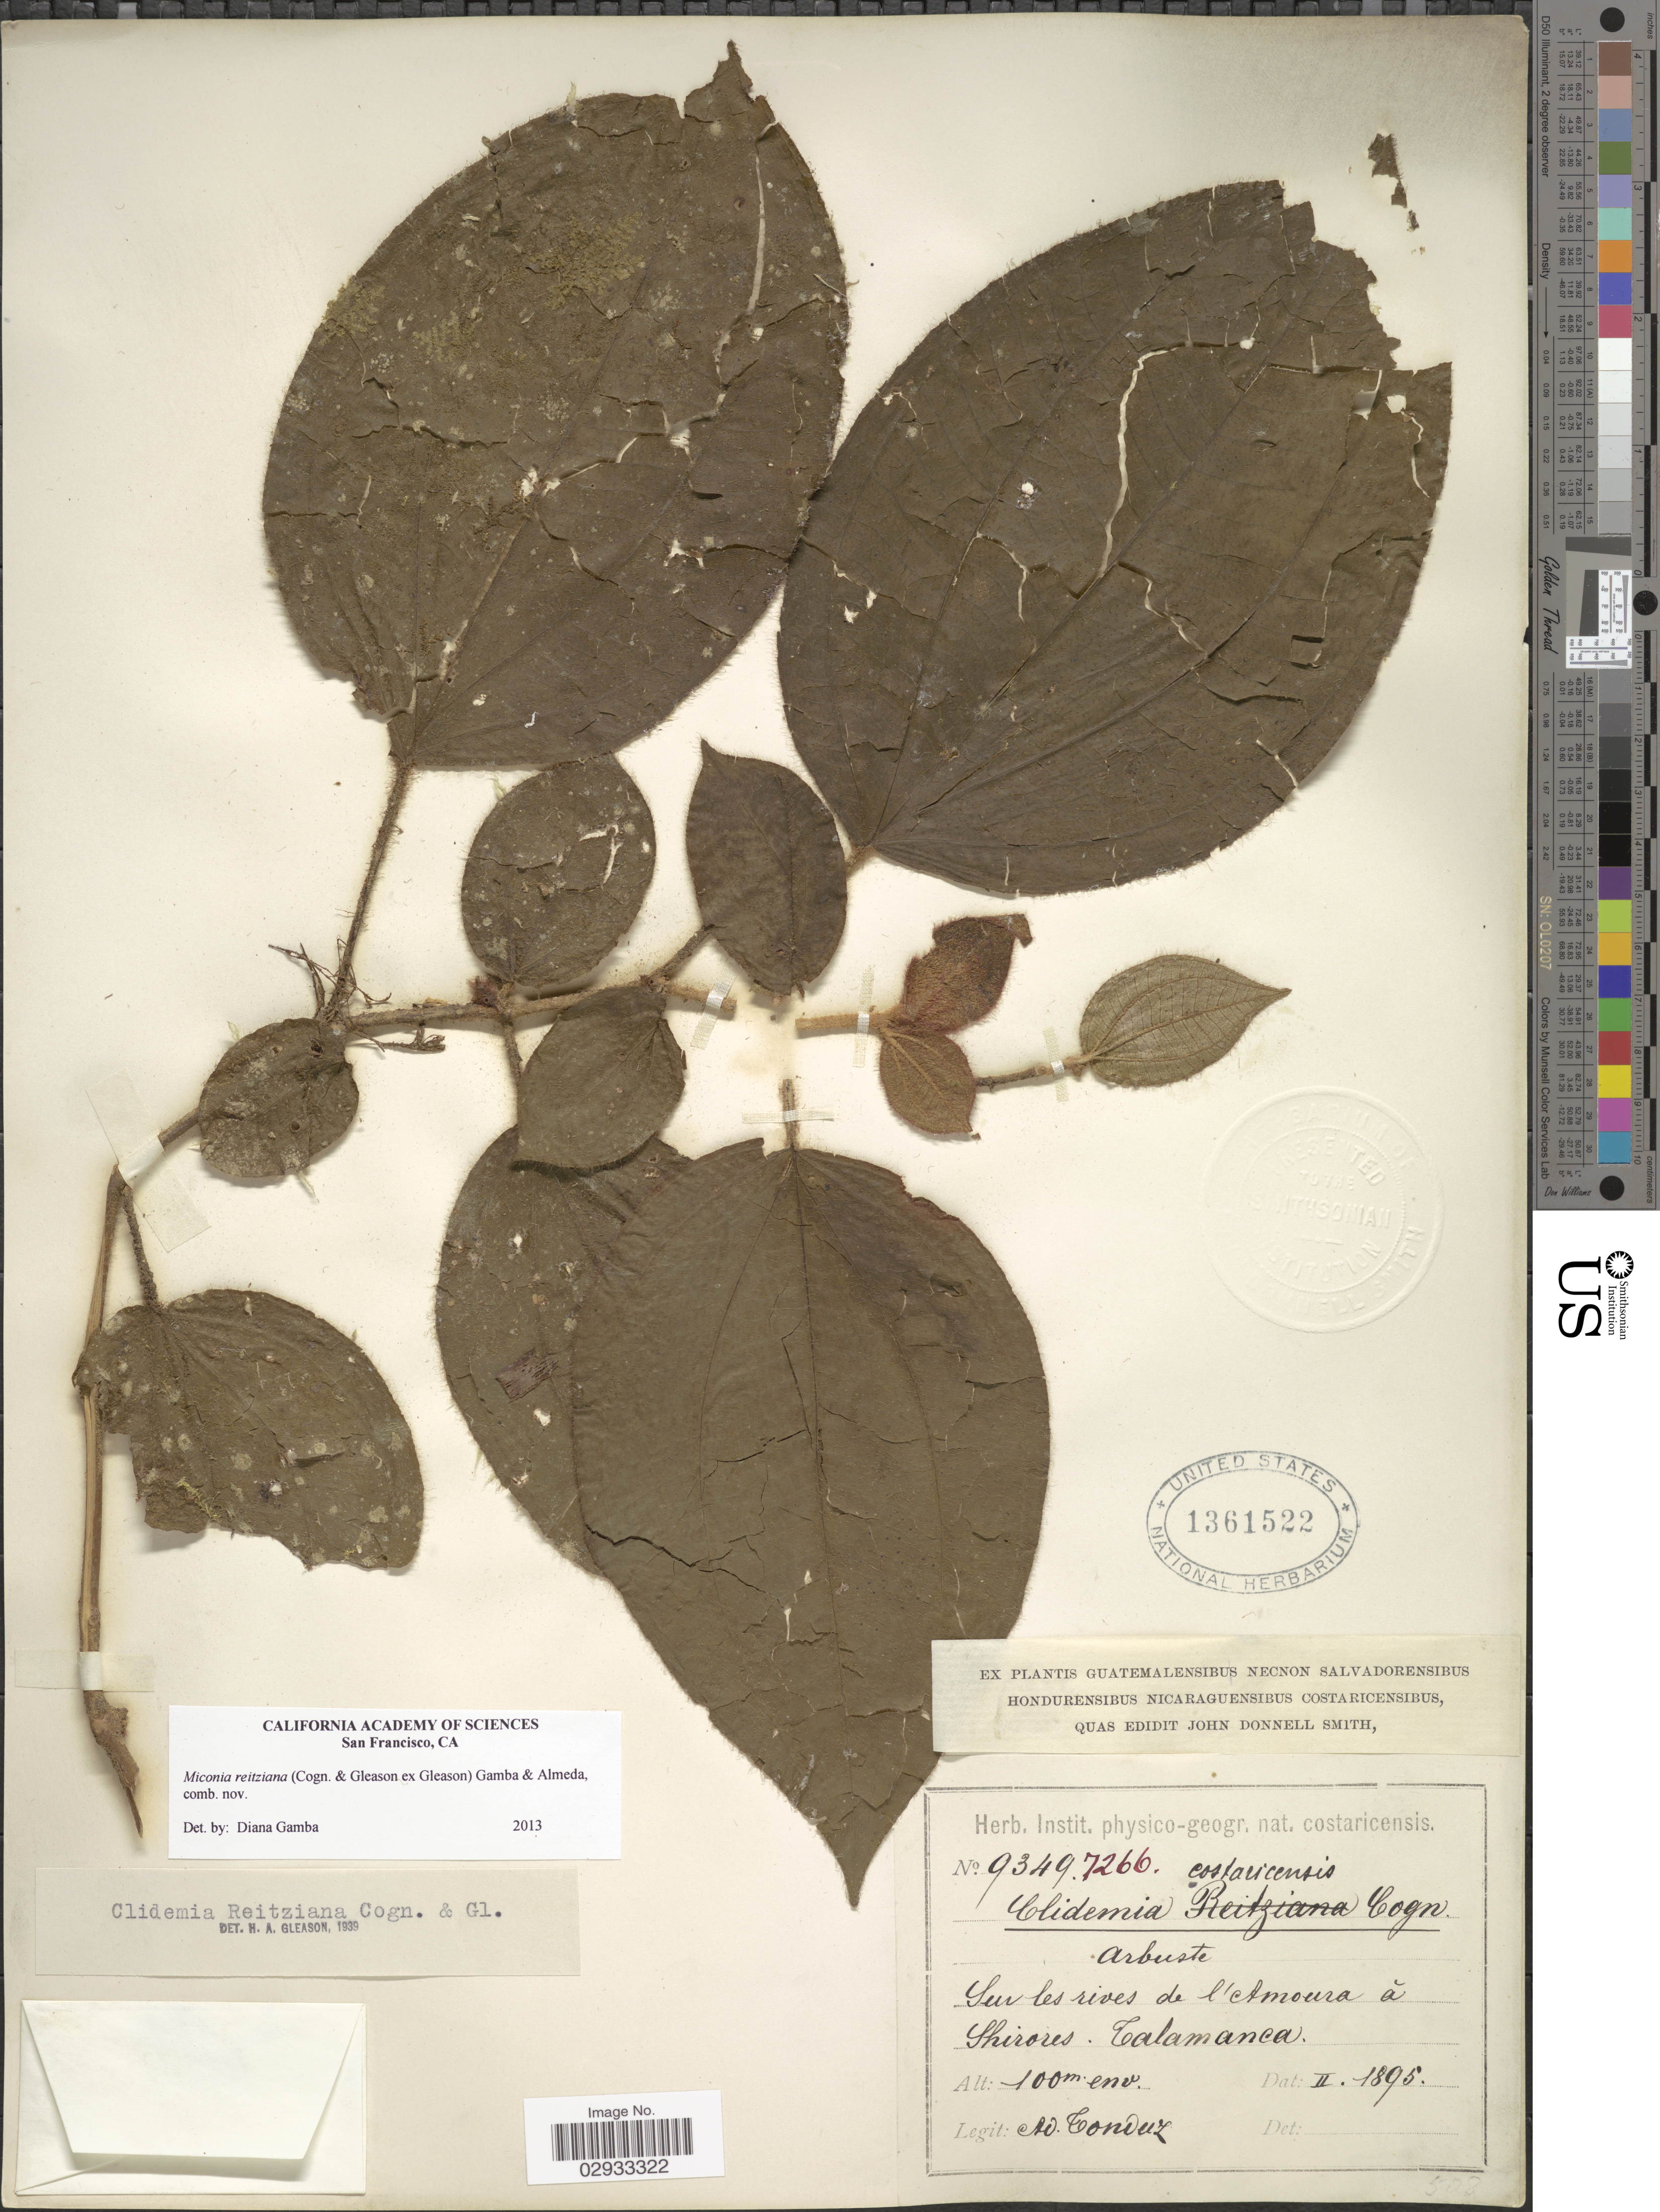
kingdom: Plantae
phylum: Tracheophyta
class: Magnoliopsida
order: Myrtales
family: Melastomataceae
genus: Miconia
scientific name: Miconia reitziana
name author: (Cogn. & Gleason) Gamba & Almeda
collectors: A. Tonduz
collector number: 9349/7266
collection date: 1895-02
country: Costa Rica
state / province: Limón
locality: Sur les rives de l'Amoura à Shirores. Talamanca.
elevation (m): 100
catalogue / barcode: US 1361522